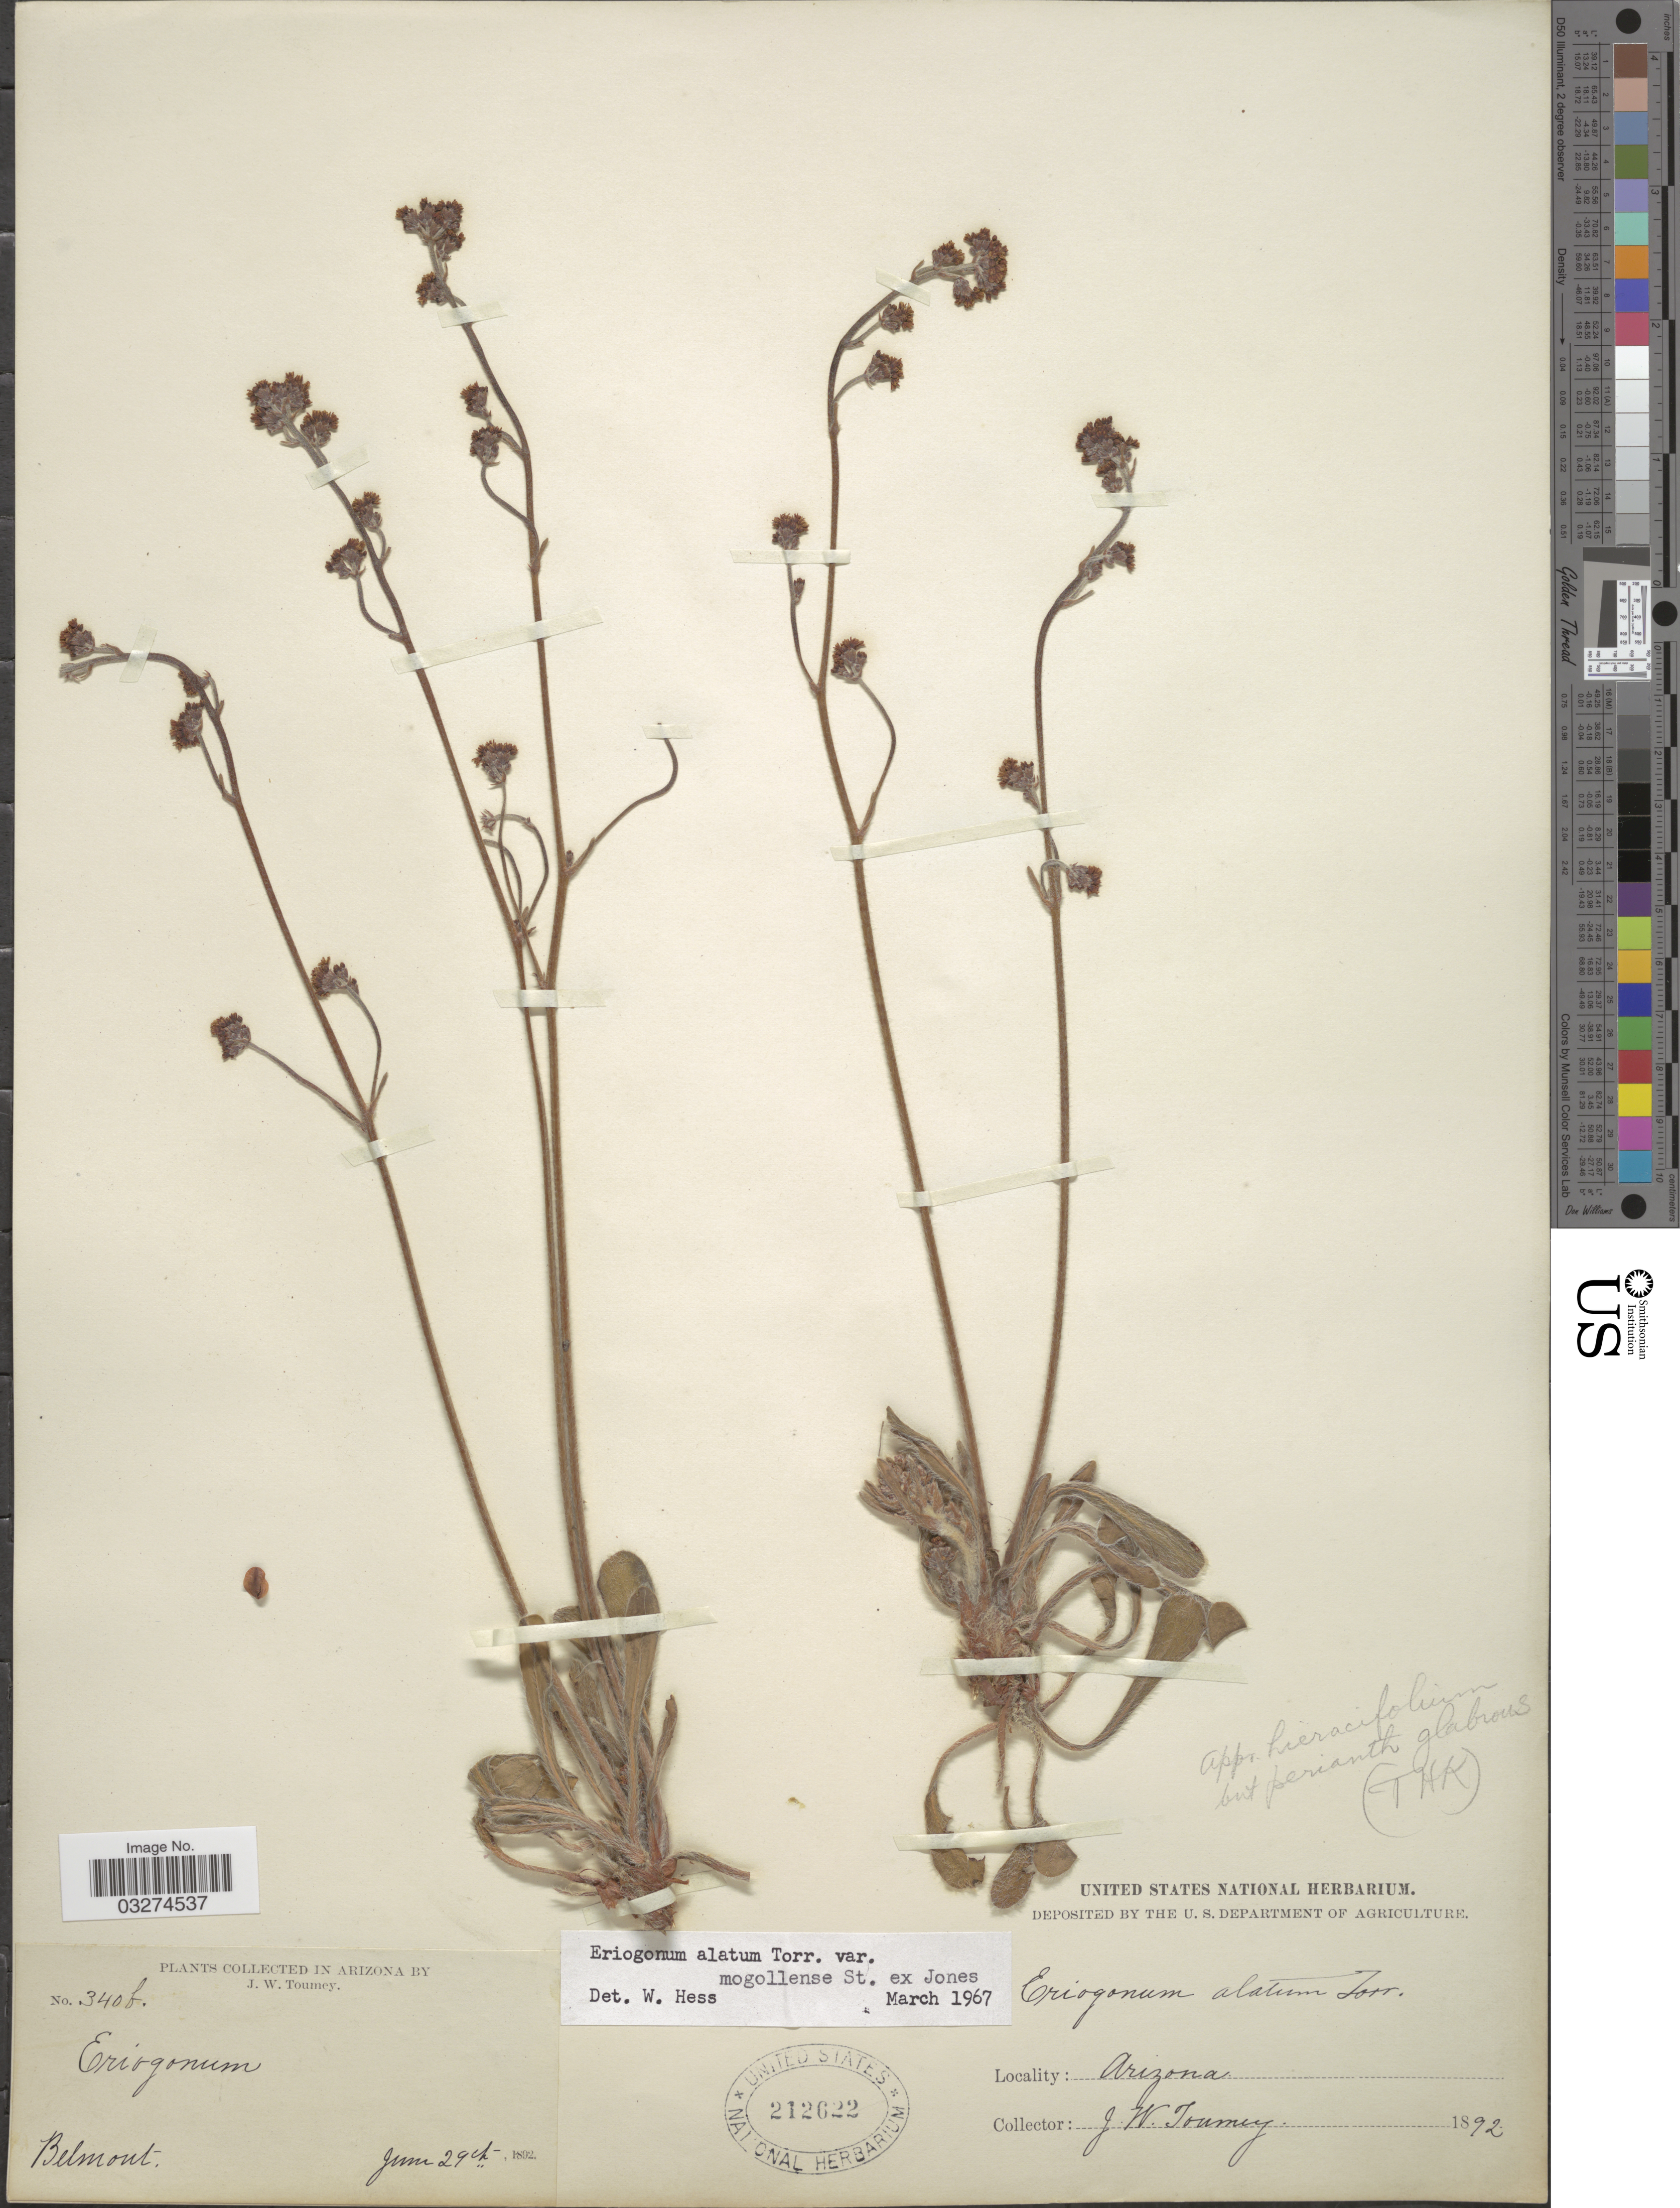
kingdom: Plantae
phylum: Tracheophyta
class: Magnoliopsida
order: Caryophyllales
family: Polygonaceae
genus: Eriogonum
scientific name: Eriogonum alatum var. mogollense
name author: S. Stokes ex M.E. Jones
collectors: J. W. Toumey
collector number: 340f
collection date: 1892-06-29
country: United States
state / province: Arizona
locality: Belmont.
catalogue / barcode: US 212622